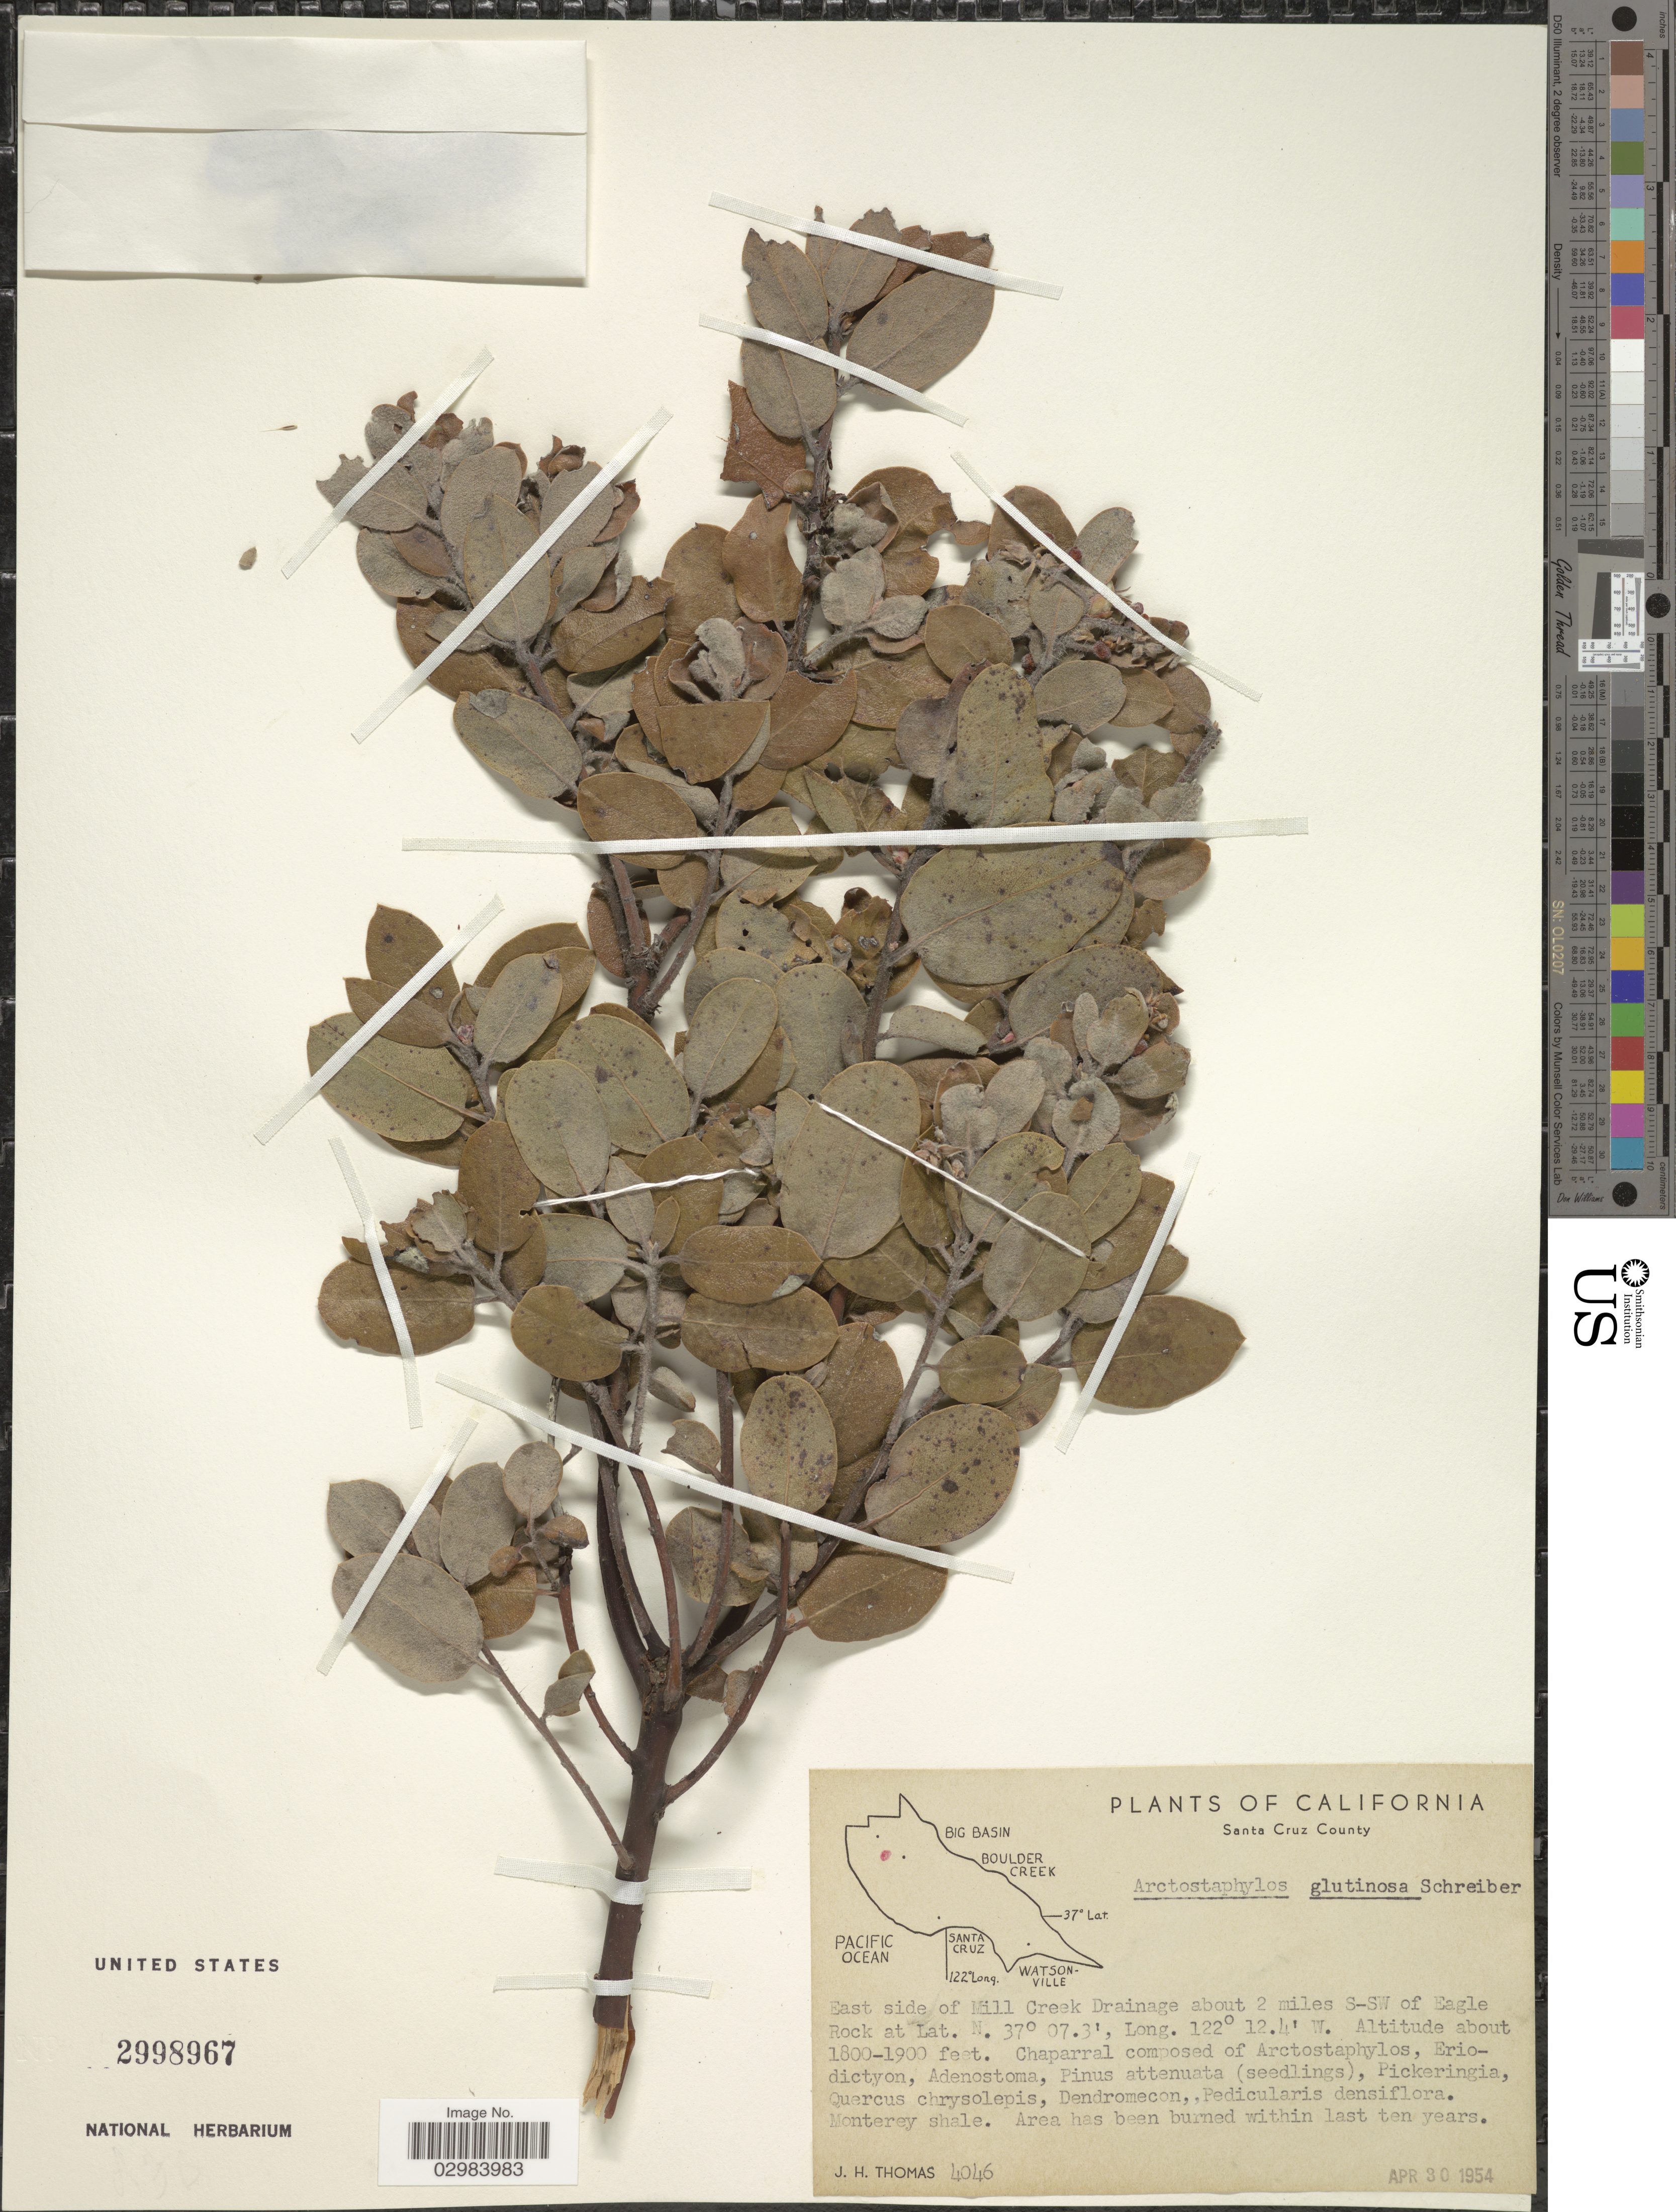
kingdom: Plantae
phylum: Tracheophyta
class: Magnoliopsida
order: Ericales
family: Ericaceae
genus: Arctostaphylos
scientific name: Arctostaphylos glutinosa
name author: B. Schreiber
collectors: J. H. Thomas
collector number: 4046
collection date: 1954-04-30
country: United States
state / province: California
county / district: Santa Cruz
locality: Santa Cruz County, East side of Mill Creek Drainage about 2 miles S-SW of Eagle Rock.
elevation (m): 549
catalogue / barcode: US 2998967